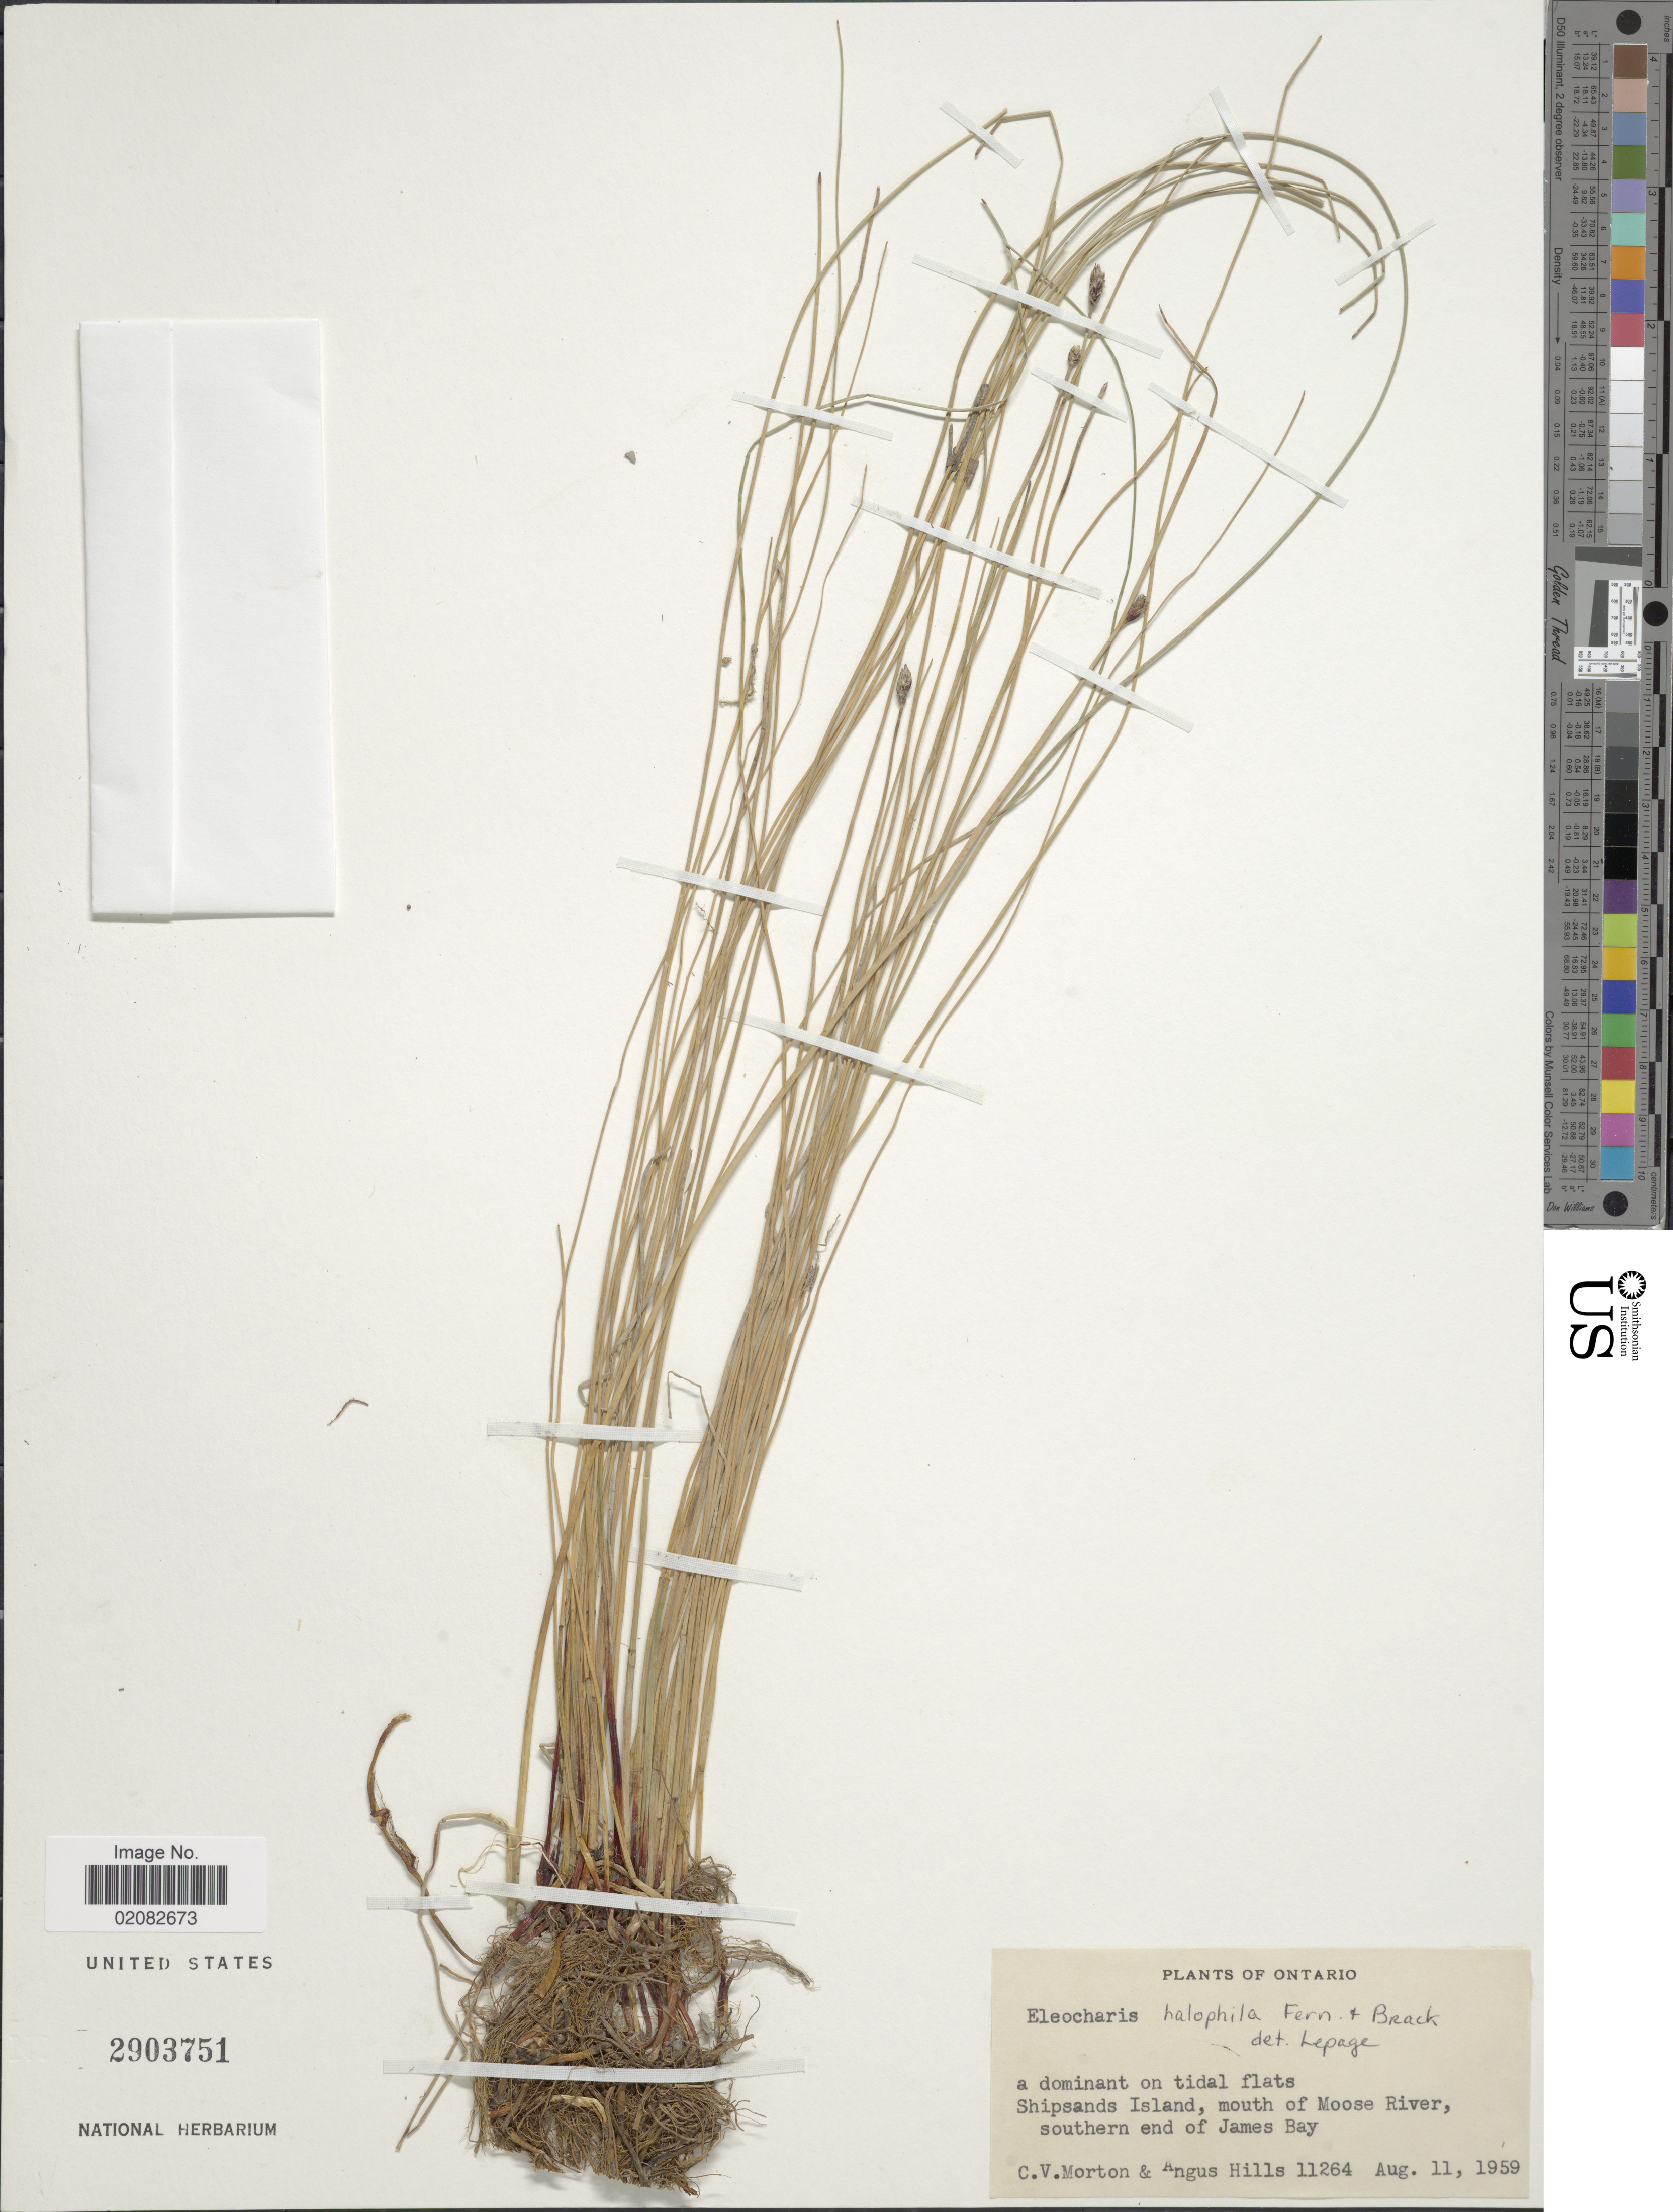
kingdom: Plantae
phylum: Tracheophyta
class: Liliopsida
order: Poales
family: Cyperaceae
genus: Eleocharis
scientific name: Eleocharis halophila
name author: (Fernald & Brackett) Fernald & Brackett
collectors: C. V. Morton & A. Hills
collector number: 11264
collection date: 1959-08-11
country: Canada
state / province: Ontario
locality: Shipsands Island, mouth of Moose River, southern end of James Bay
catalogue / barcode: US 2903751